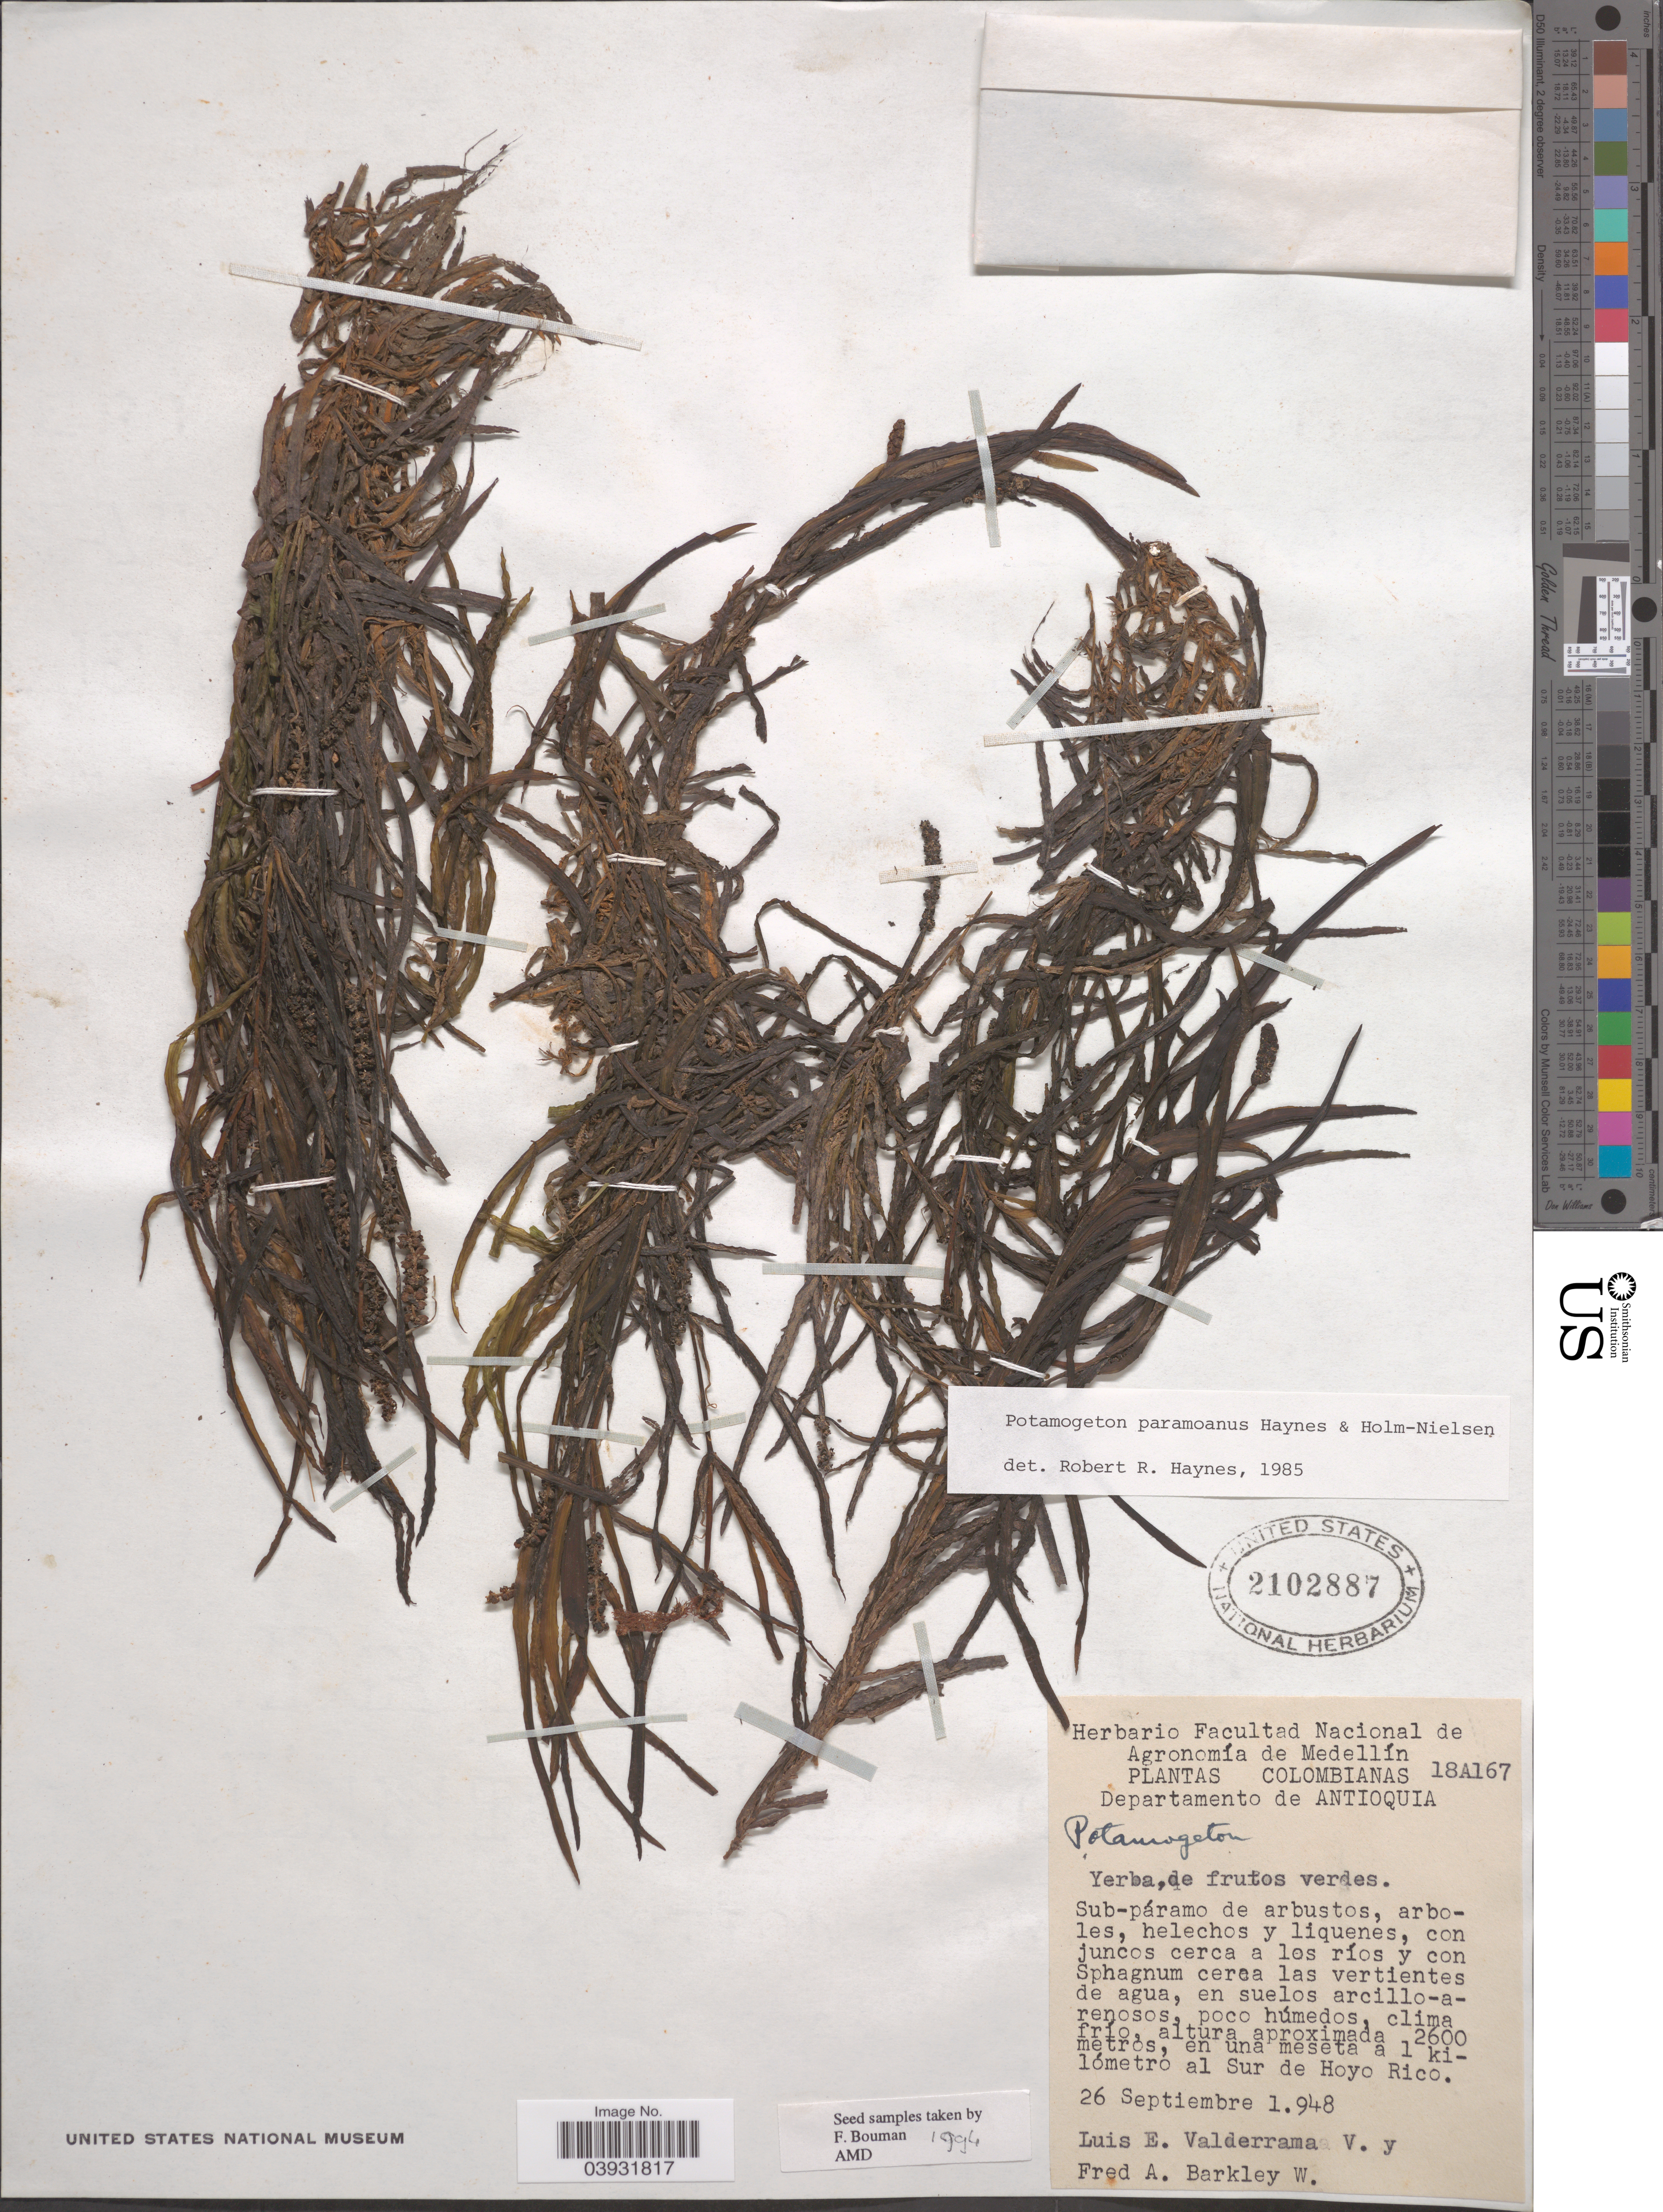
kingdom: Plantae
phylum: Tracheophyta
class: Liliopsida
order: Alismatales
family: Potamogetonaceae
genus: Potamogeton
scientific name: Potamogeton paramoanus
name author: R.R. Haynes & Holm-Nielsen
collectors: L. E. Valderrama V. & F. A. Barkley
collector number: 18A167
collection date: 1948-09-26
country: Colombia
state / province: Antioquia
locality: En una meseta a 1 kilómetro al Sur de Hoyo Rico.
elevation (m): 2600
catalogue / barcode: US 2102887